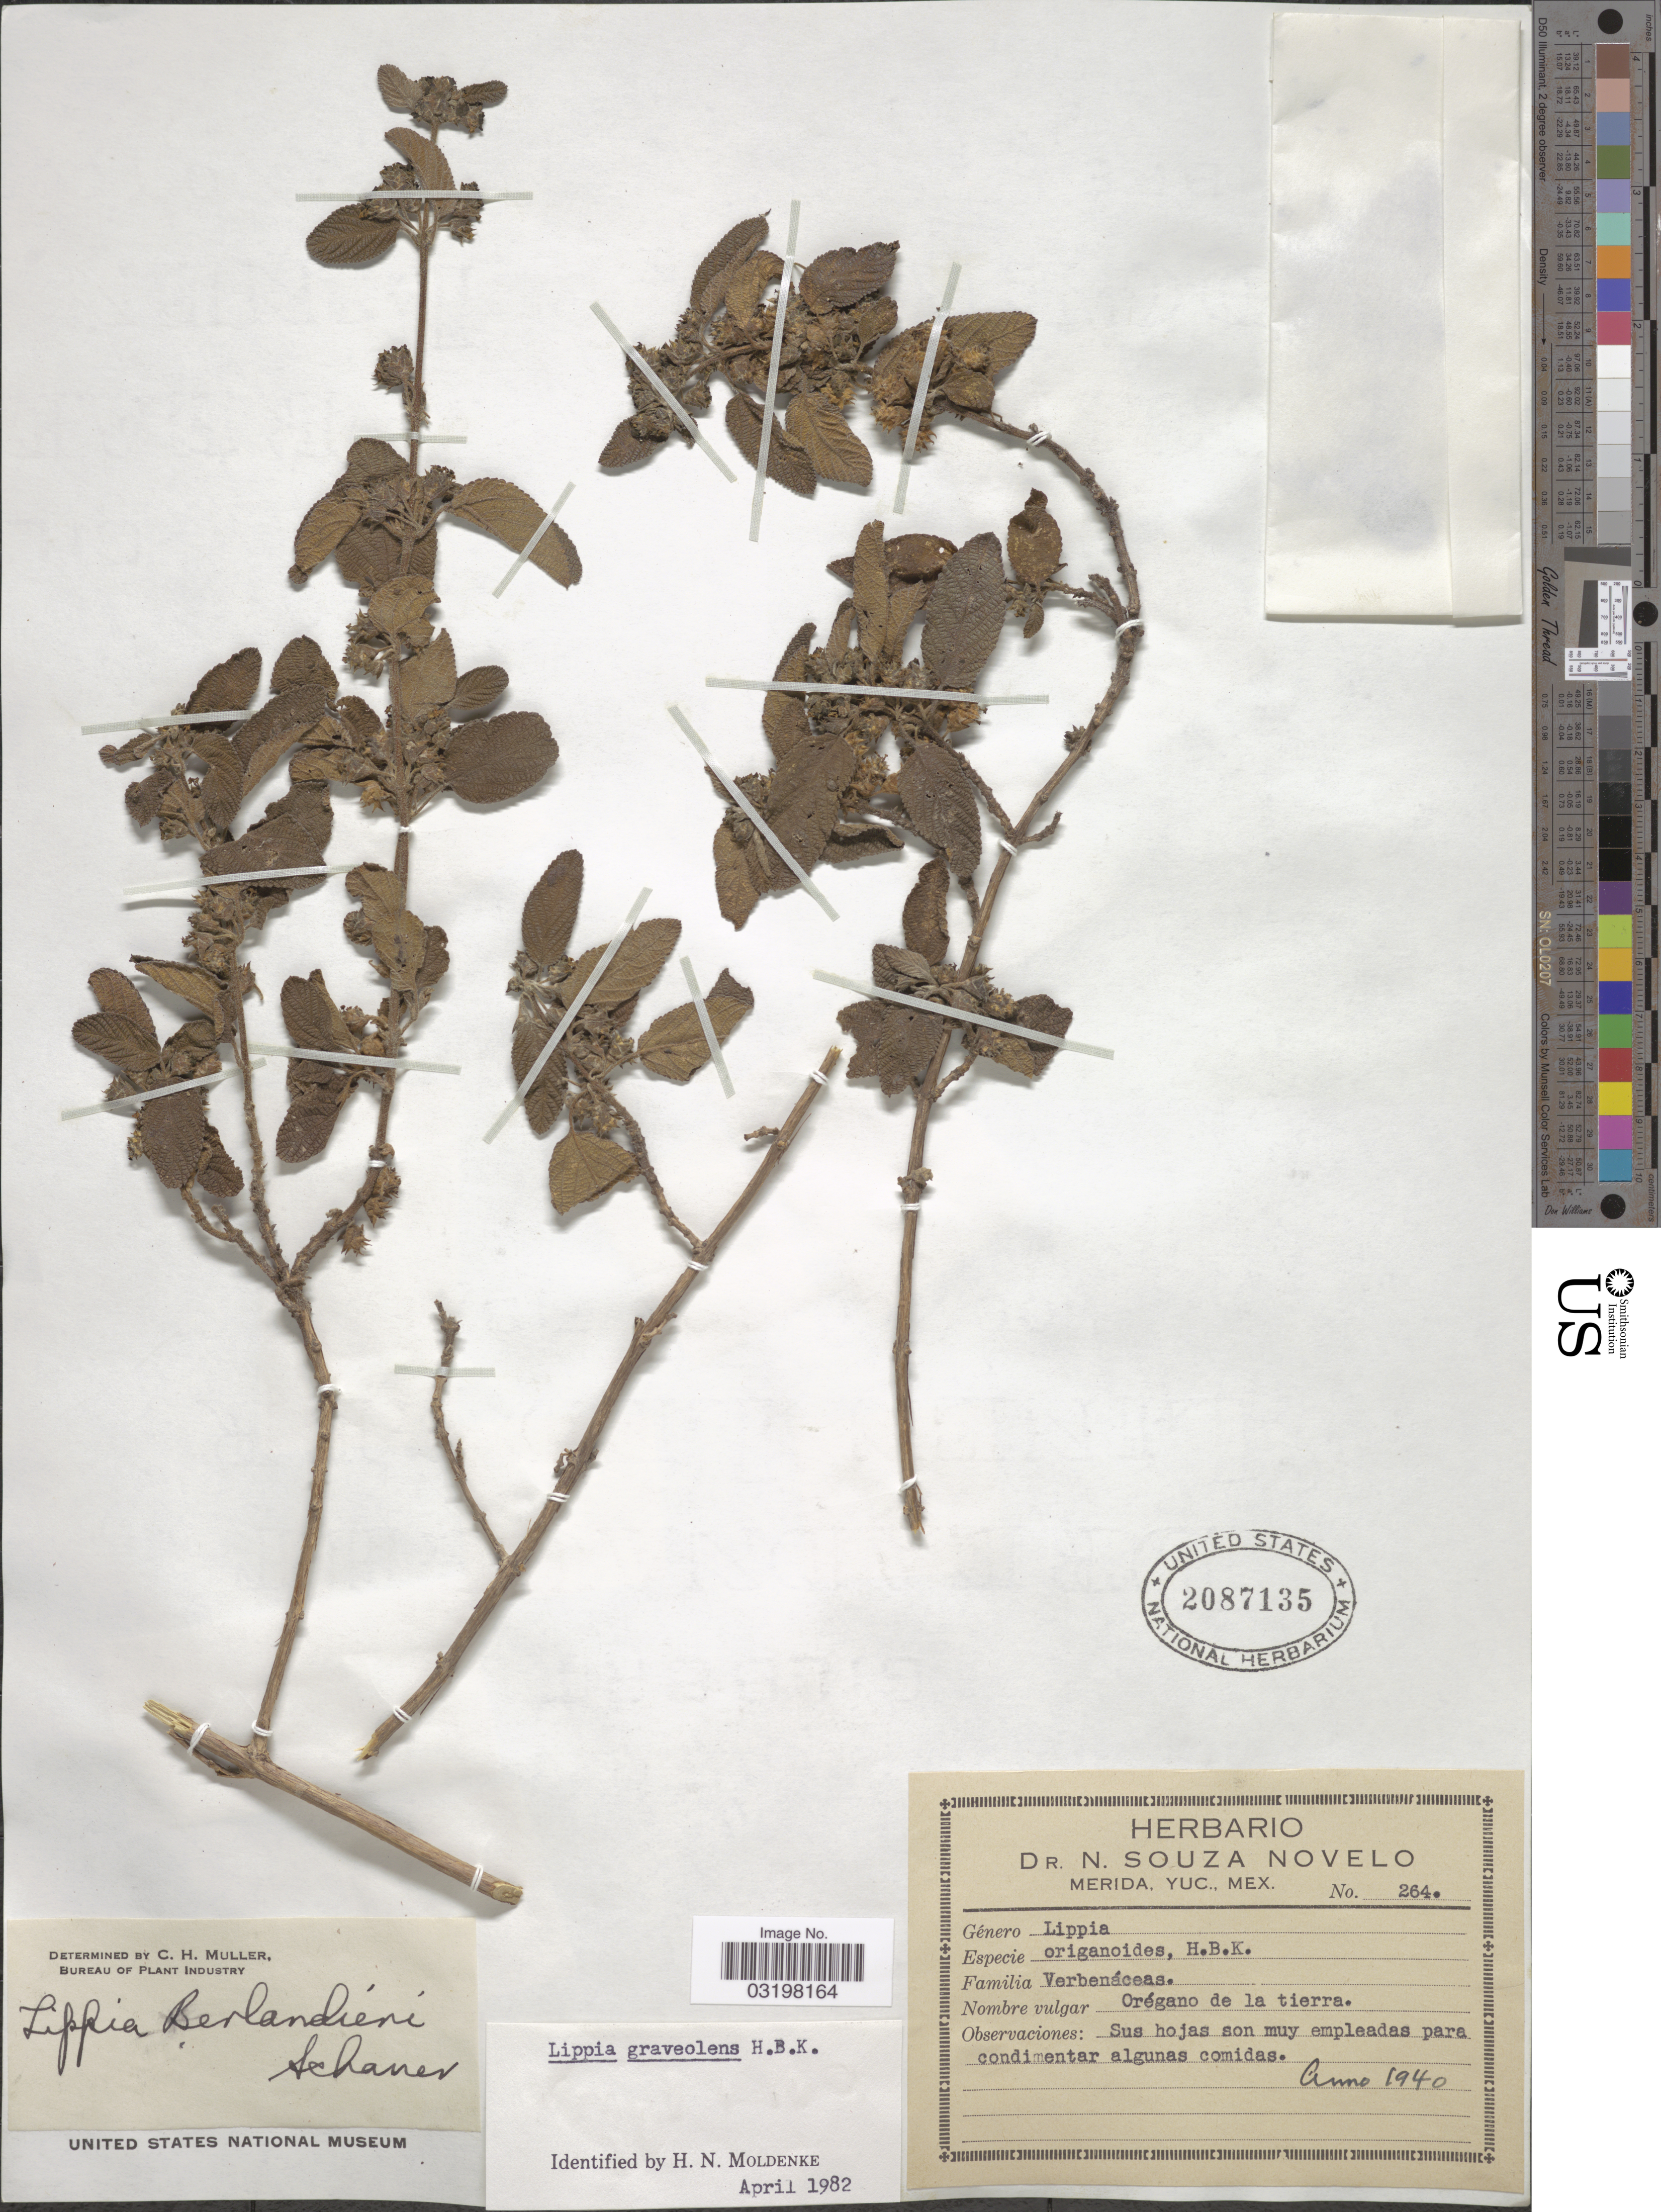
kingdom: Plantae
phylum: Tracheophyta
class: Magnoliopsida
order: Lamiales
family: Verbenaceae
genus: Lippia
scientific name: Lippia graveolens f. graveolens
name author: Kunth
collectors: ex herb. Souza Novelo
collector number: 264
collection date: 1940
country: Mexico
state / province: Yucatán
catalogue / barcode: US 2087135